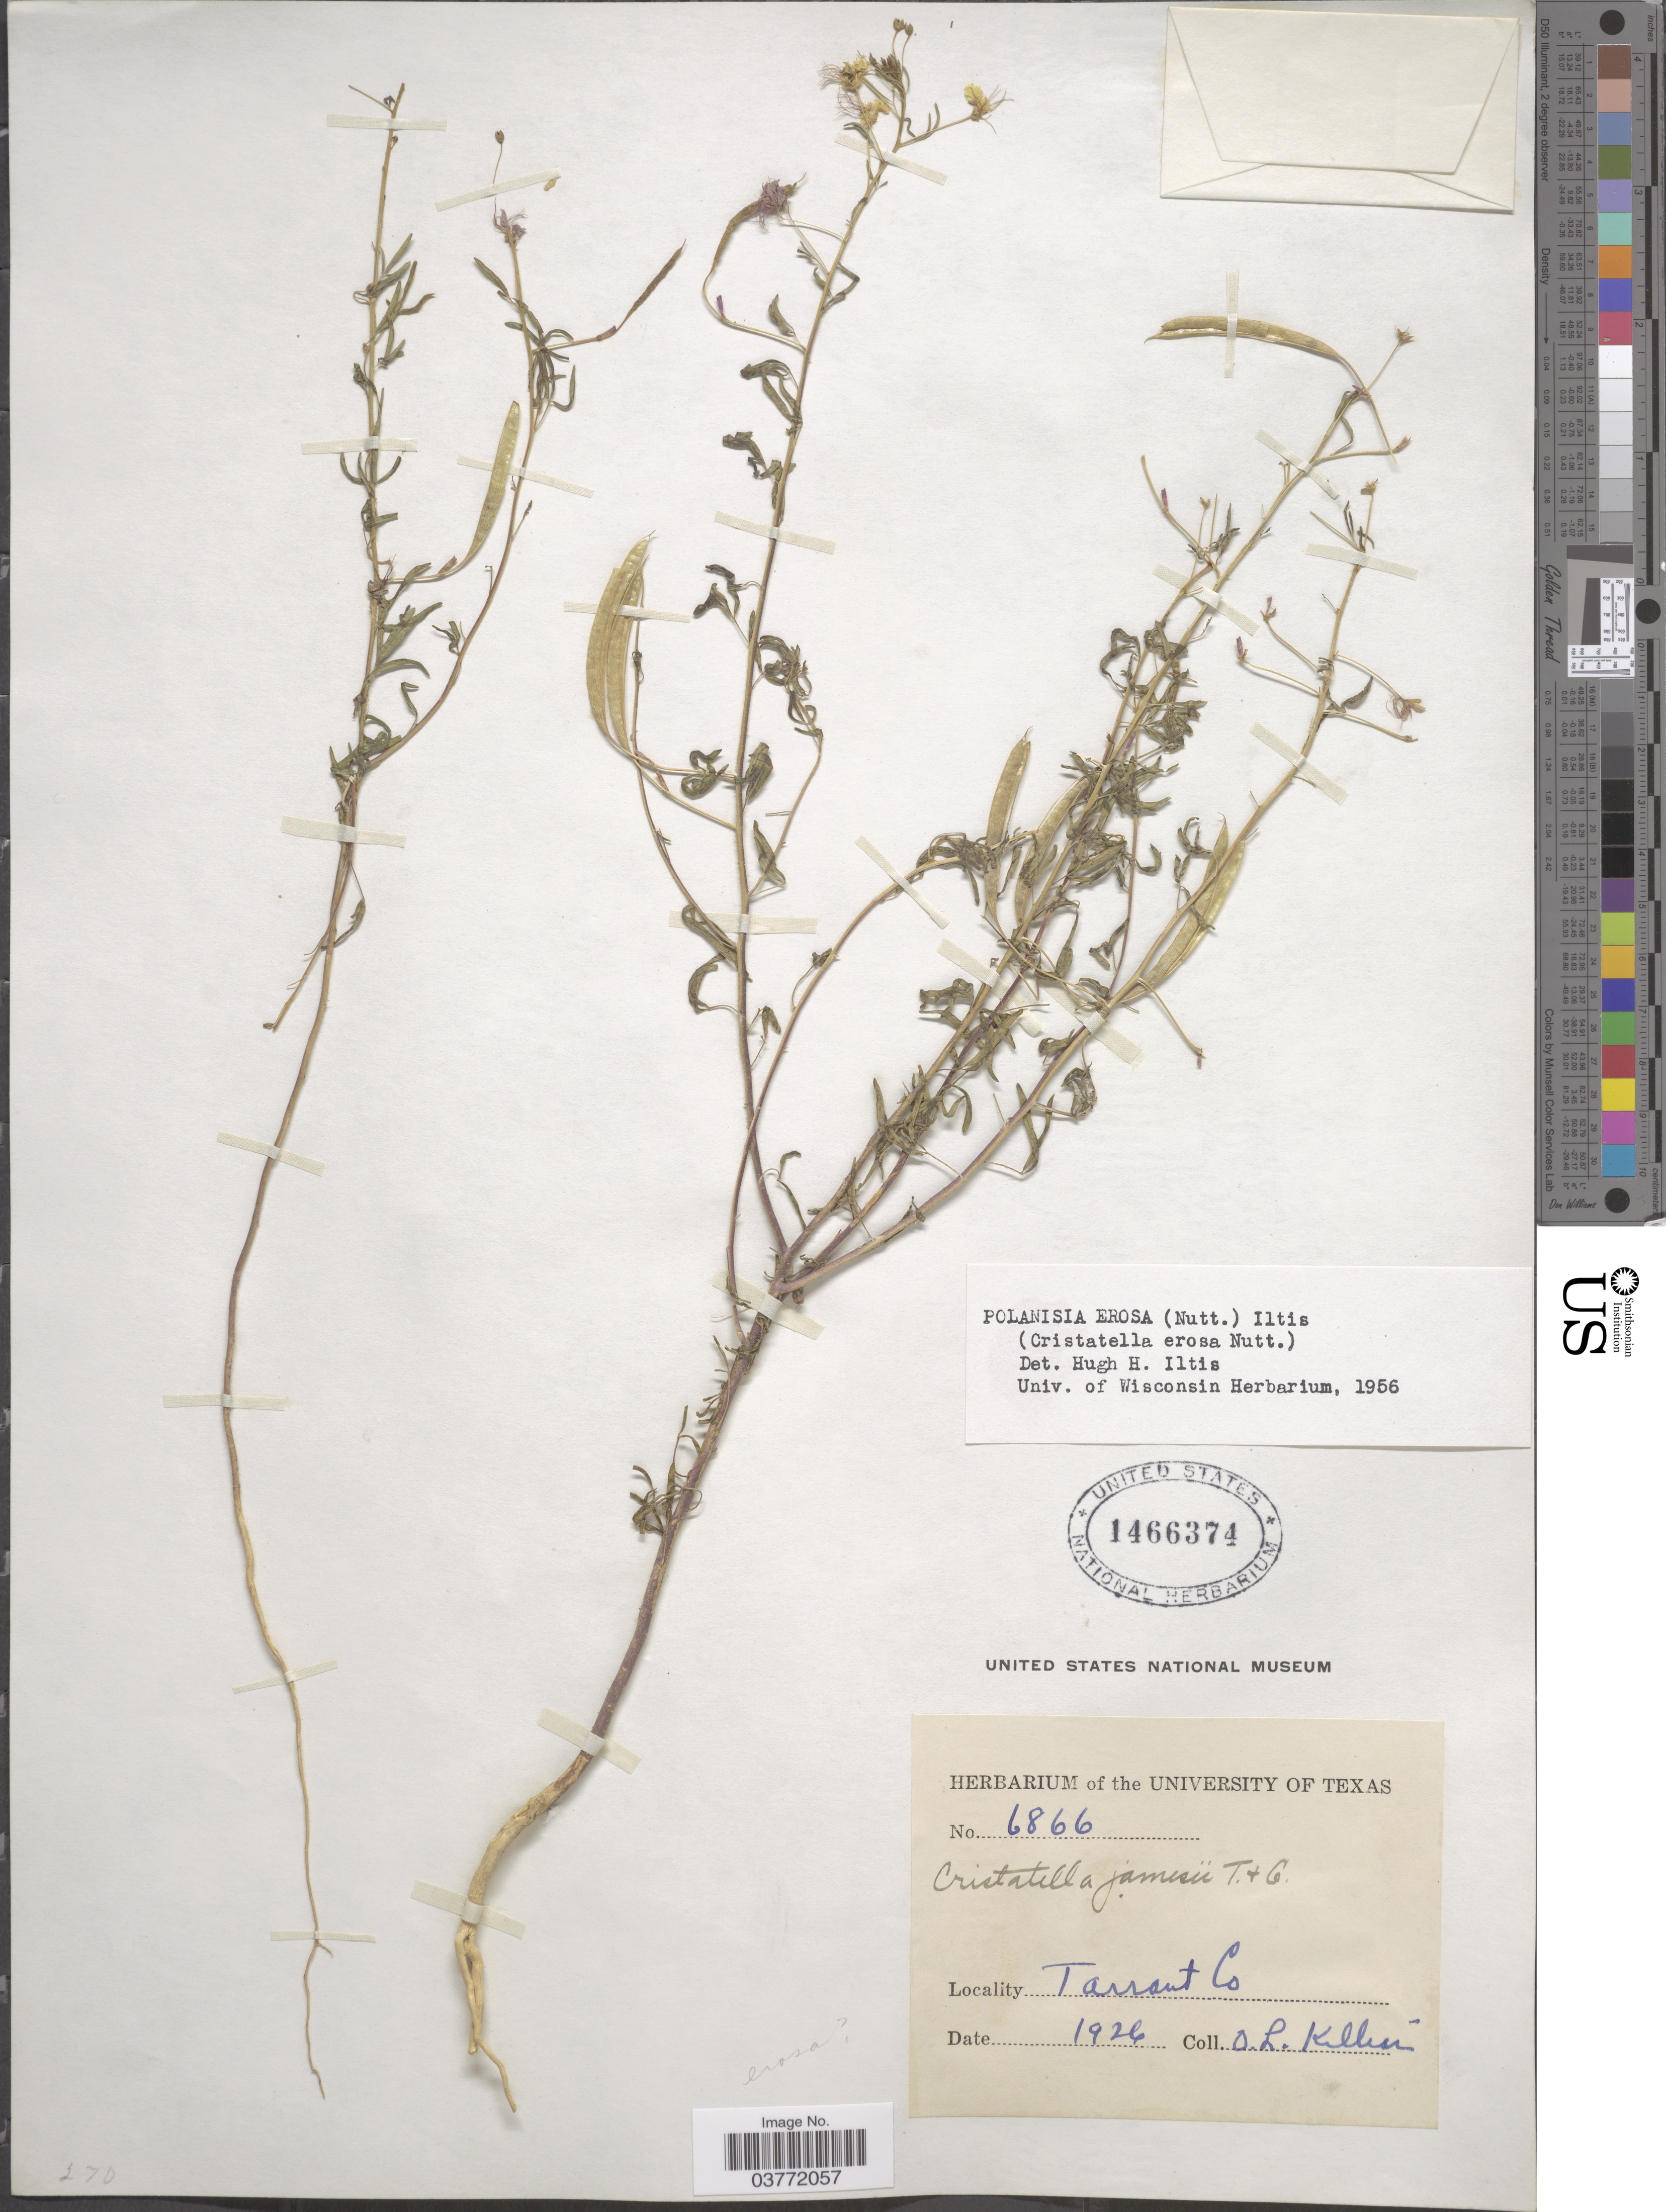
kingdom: Plantae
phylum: Tracheophyta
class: Magnoliopsida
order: Brassicales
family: Cleomaceae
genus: Polanisia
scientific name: Polanisia erosa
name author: (Nutt.) Iltis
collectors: O. Killian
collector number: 6866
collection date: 1926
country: United States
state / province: Texas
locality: Tarrant Co.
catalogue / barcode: US 1466374